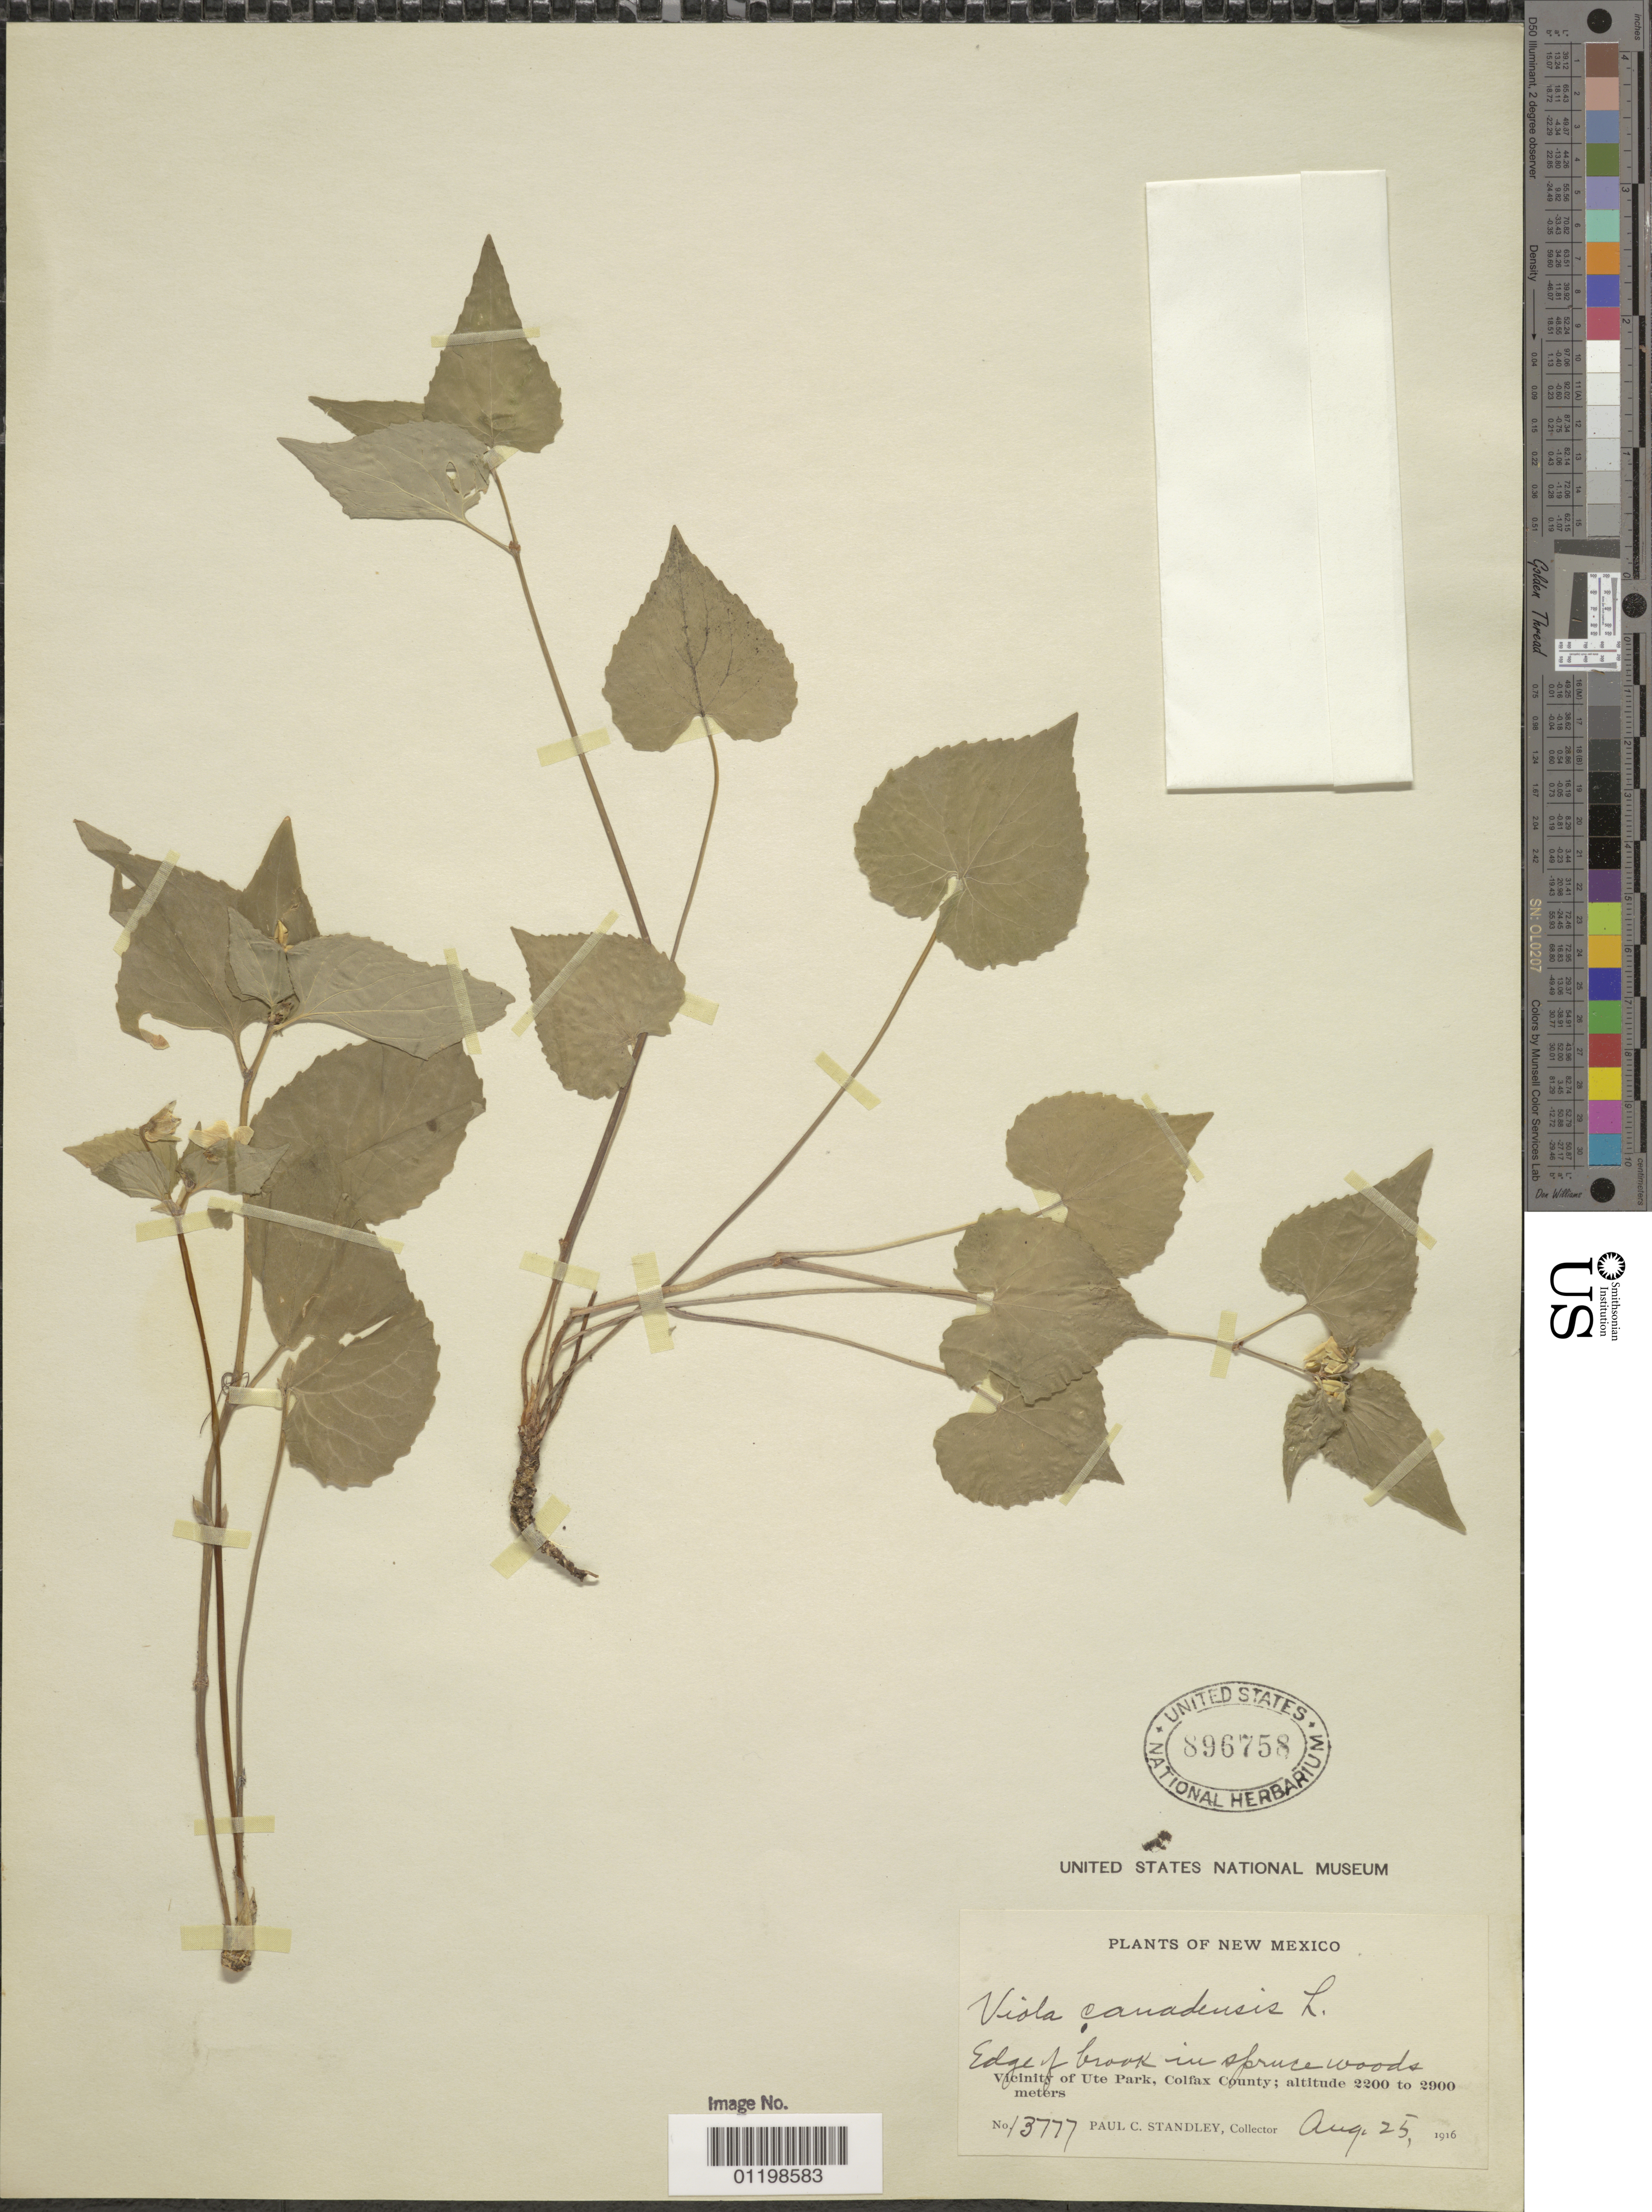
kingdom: Plantae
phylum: Tracheophyta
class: Magnoliopsida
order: Malpighiales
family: Violaceae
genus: Viola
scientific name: Viola canadensis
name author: L.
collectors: P. C. Standley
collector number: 13777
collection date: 1916-08-25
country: United States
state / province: New Mexico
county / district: Colfax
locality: Vicinity of Ute Park.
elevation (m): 2200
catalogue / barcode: US 896758